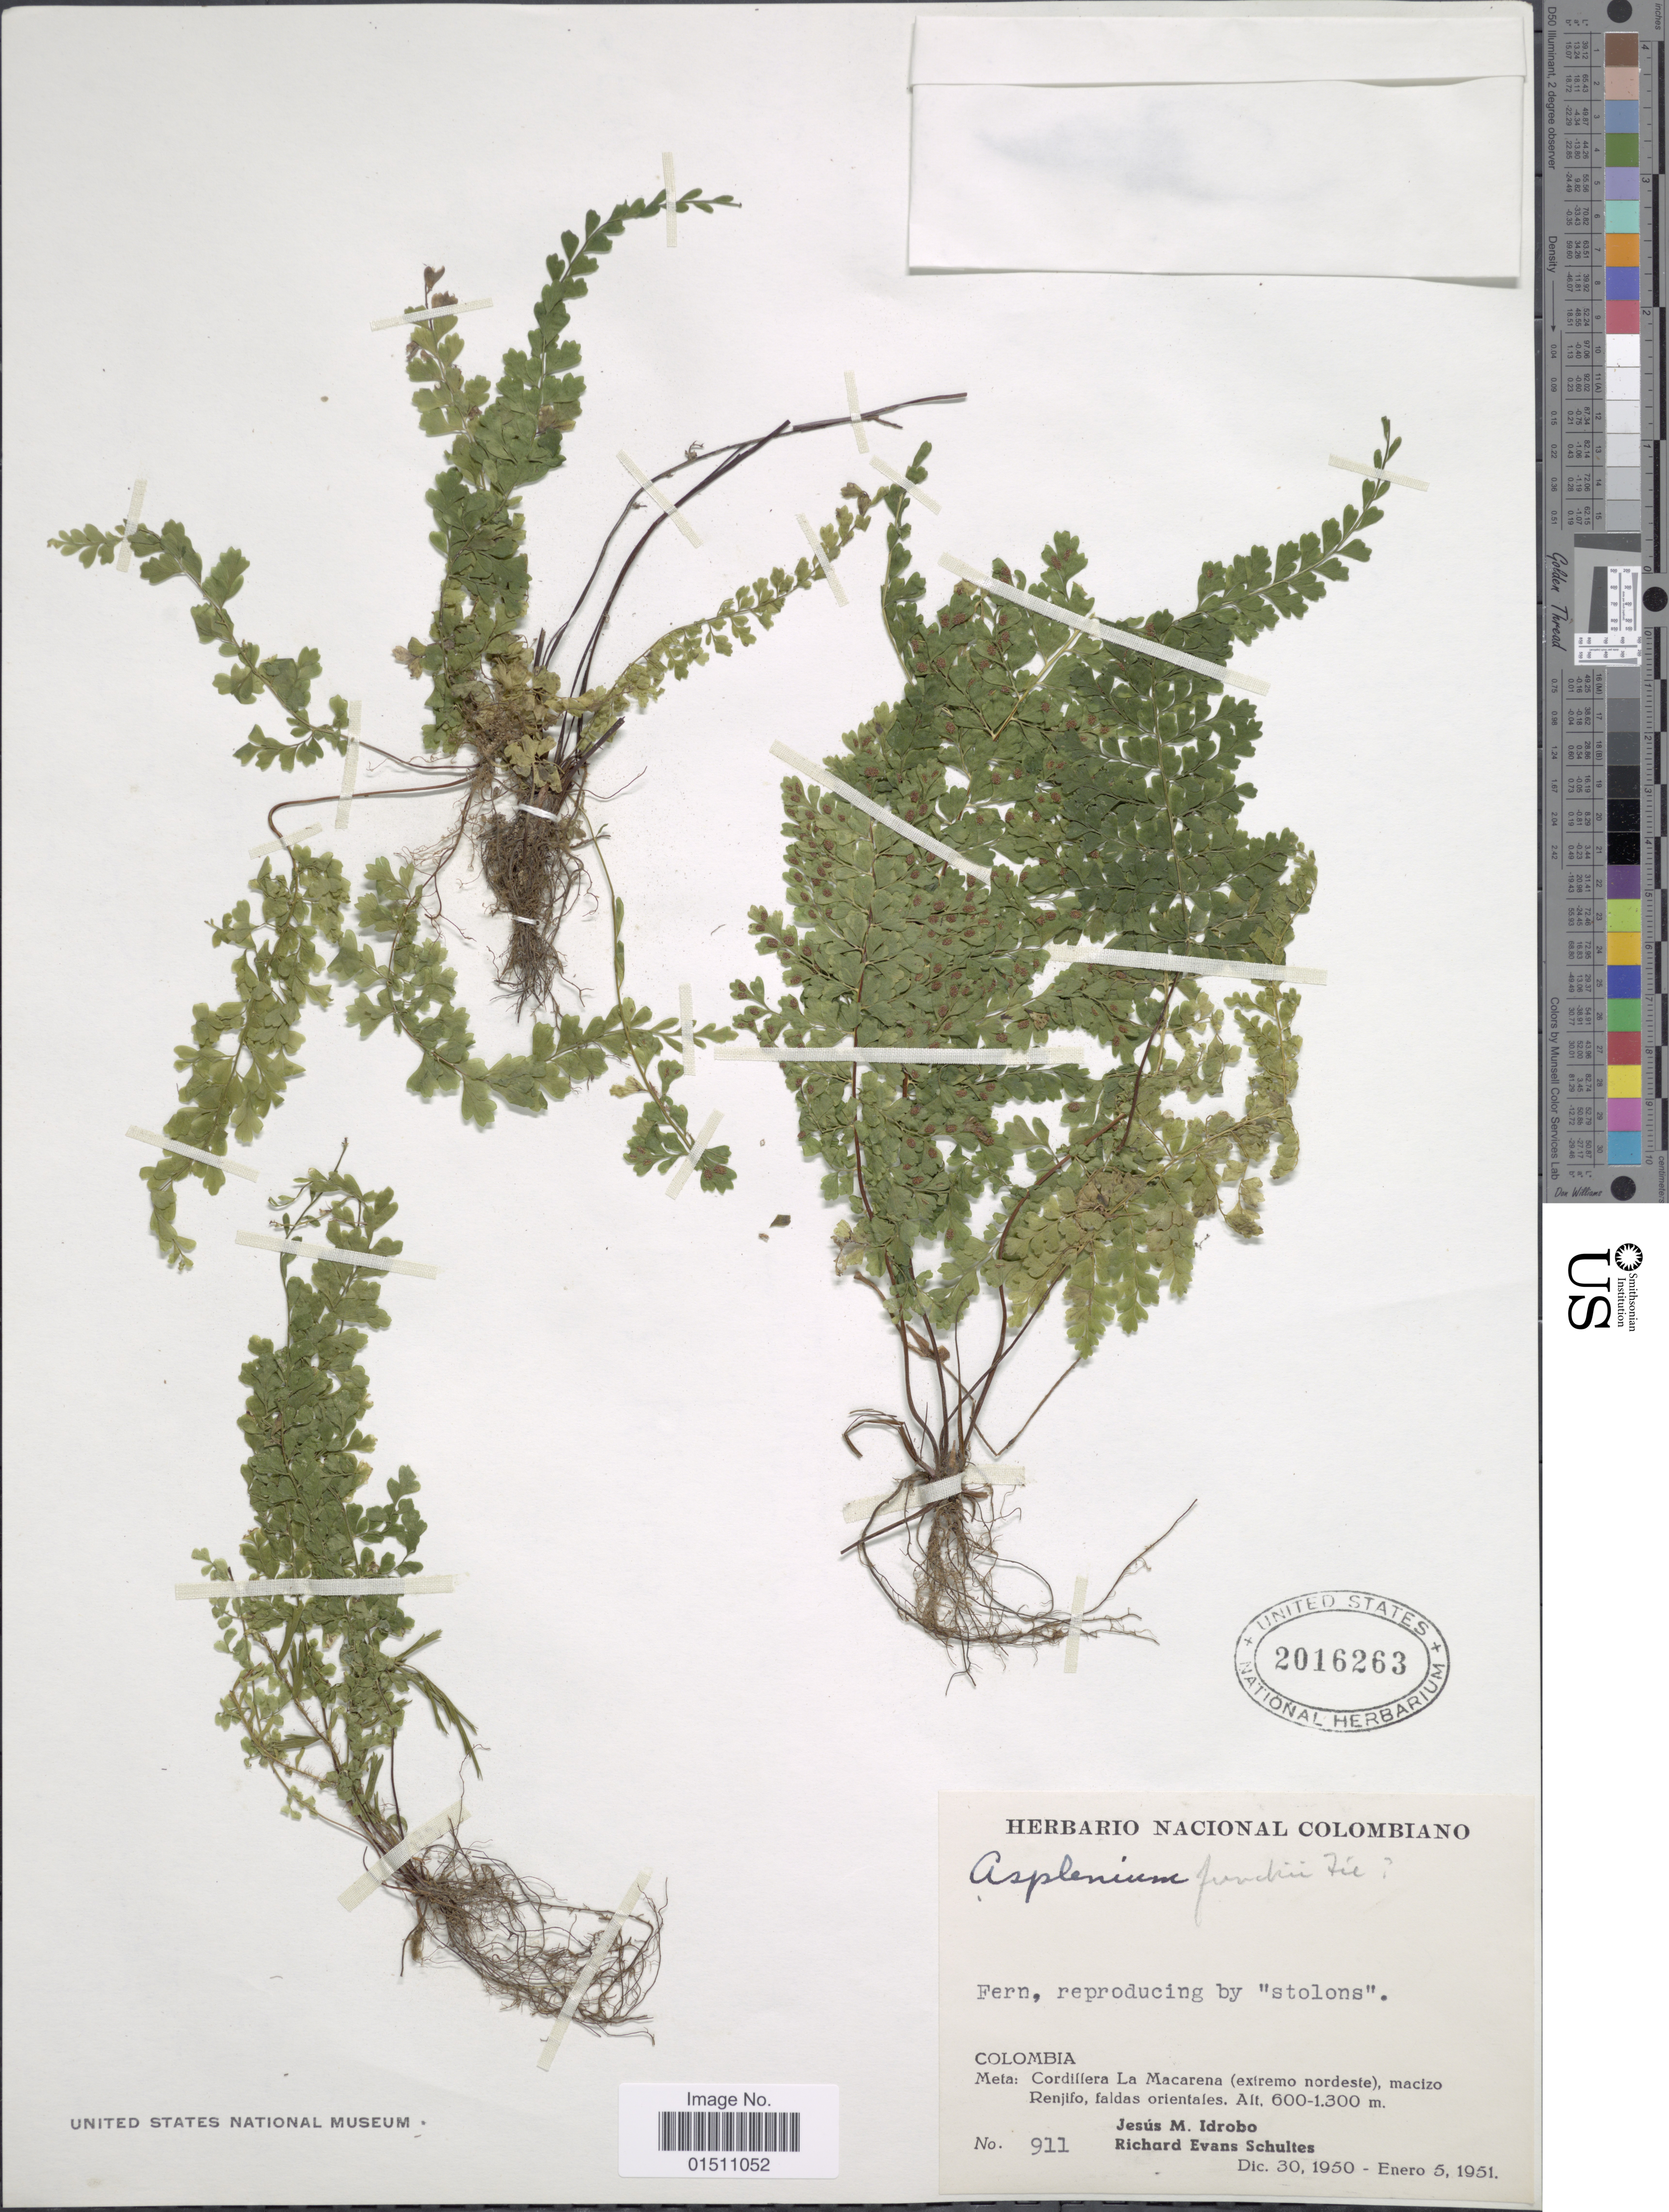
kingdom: Plantae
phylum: Tracheophyta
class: Polypodiopsida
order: Polypodiales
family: Aspleniaceae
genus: Asplenium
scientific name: Asplenium funckii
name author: Fée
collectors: J. M. Idrobo & R. E. Schultes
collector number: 911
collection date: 1950-12-30/1951-01-05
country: Colombia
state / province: Meta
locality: Colombia, Cordillera La Macarena (extremo nordeste), macizo Renjifo, faldas orientalis.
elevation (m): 600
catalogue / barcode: US 2016263